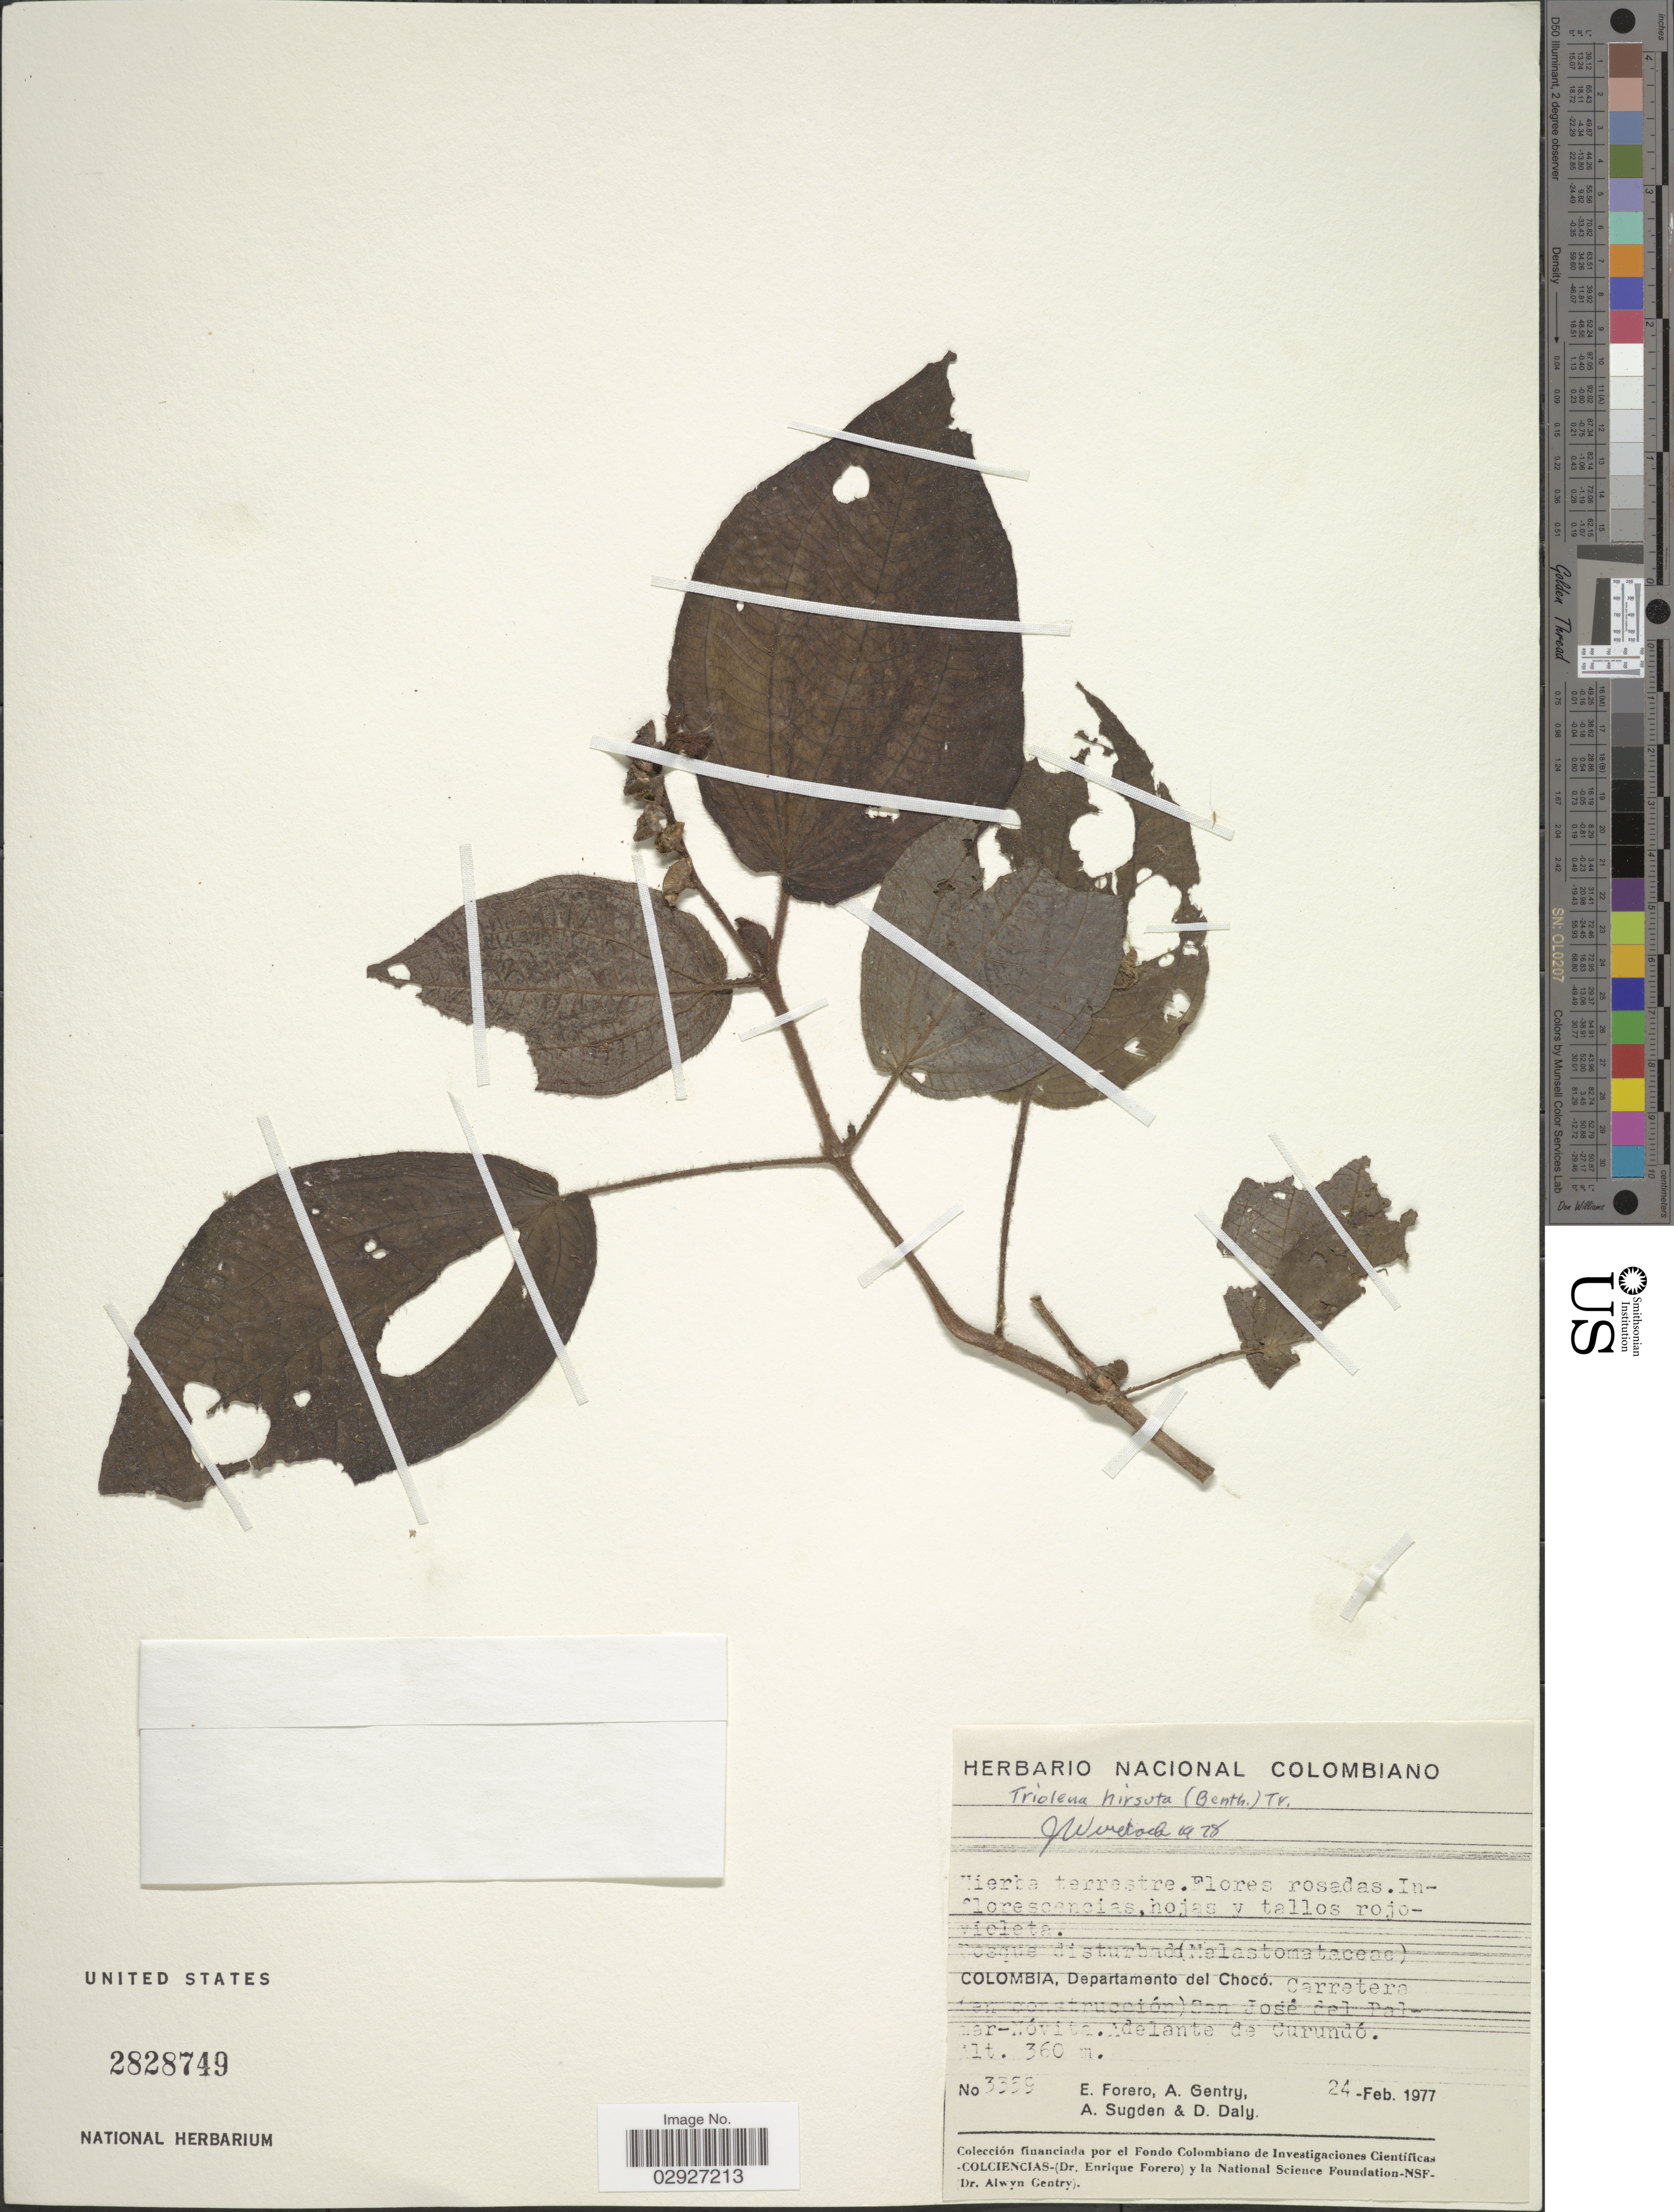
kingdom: Plantae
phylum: Tracheophyta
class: Magnoliopsida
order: Myrtales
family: Melastomataceae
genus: Triolena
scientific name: Triolena hirsuta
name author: (Benth.) Triana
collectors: E. Forero, A. H. Gentry, A. Sugden & D. C. Daly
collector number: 3359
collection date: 1977-02-24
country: Colombia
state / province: Chocó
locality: Departamento del Chocó, Carretera (en construccion) San José del Palmar-Nóvita, Adelante Curundó.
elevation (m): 360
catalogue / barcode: US 2828749